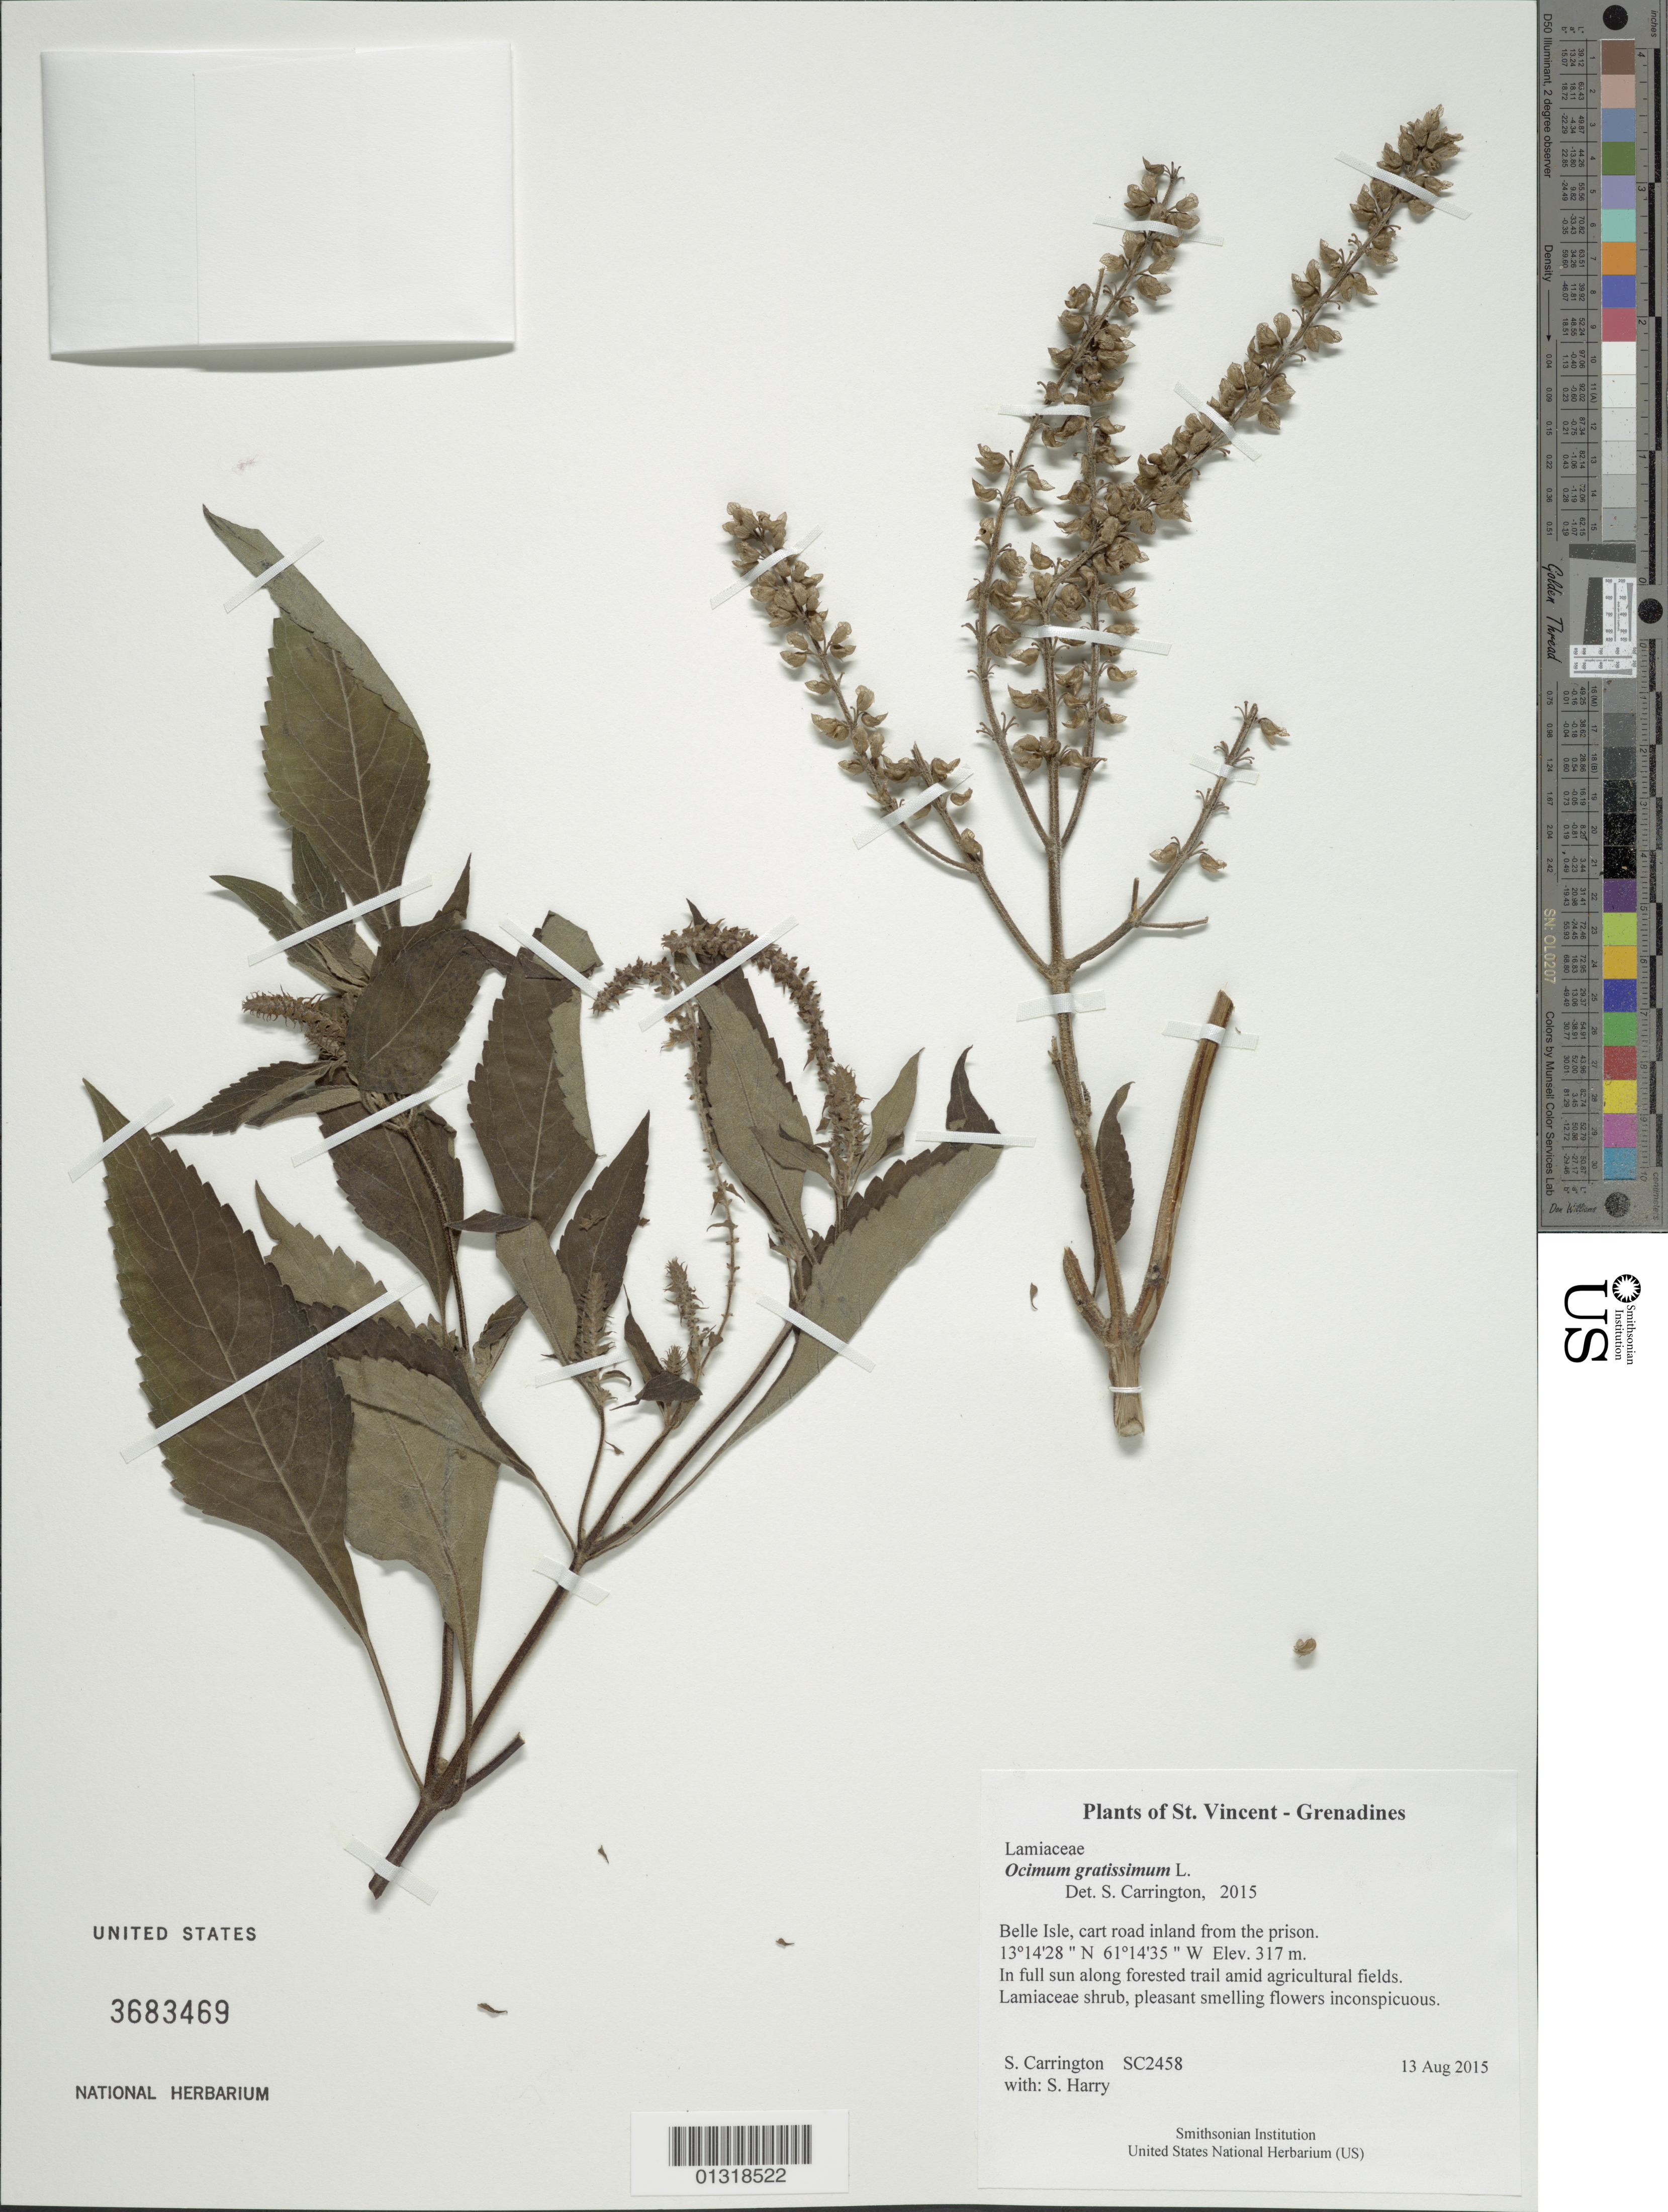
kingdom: Plantae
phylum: Tracheophyta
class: Magnoliopsida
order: Lamiales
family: Lamiaceae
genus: Ocimum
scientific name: Ocimum gratissimum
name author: L.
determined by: Carrington, C. M. S.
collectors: C. M. S. Carrington & S. Harry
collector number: SC2458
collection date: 2015-08-13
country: St. Vincent - Grenadines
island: St Vincent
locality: BelleIsle, cart road inland from the prison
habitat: In full sun along forested trail amid agricultural fields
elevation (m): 317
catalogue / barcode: US 3683469